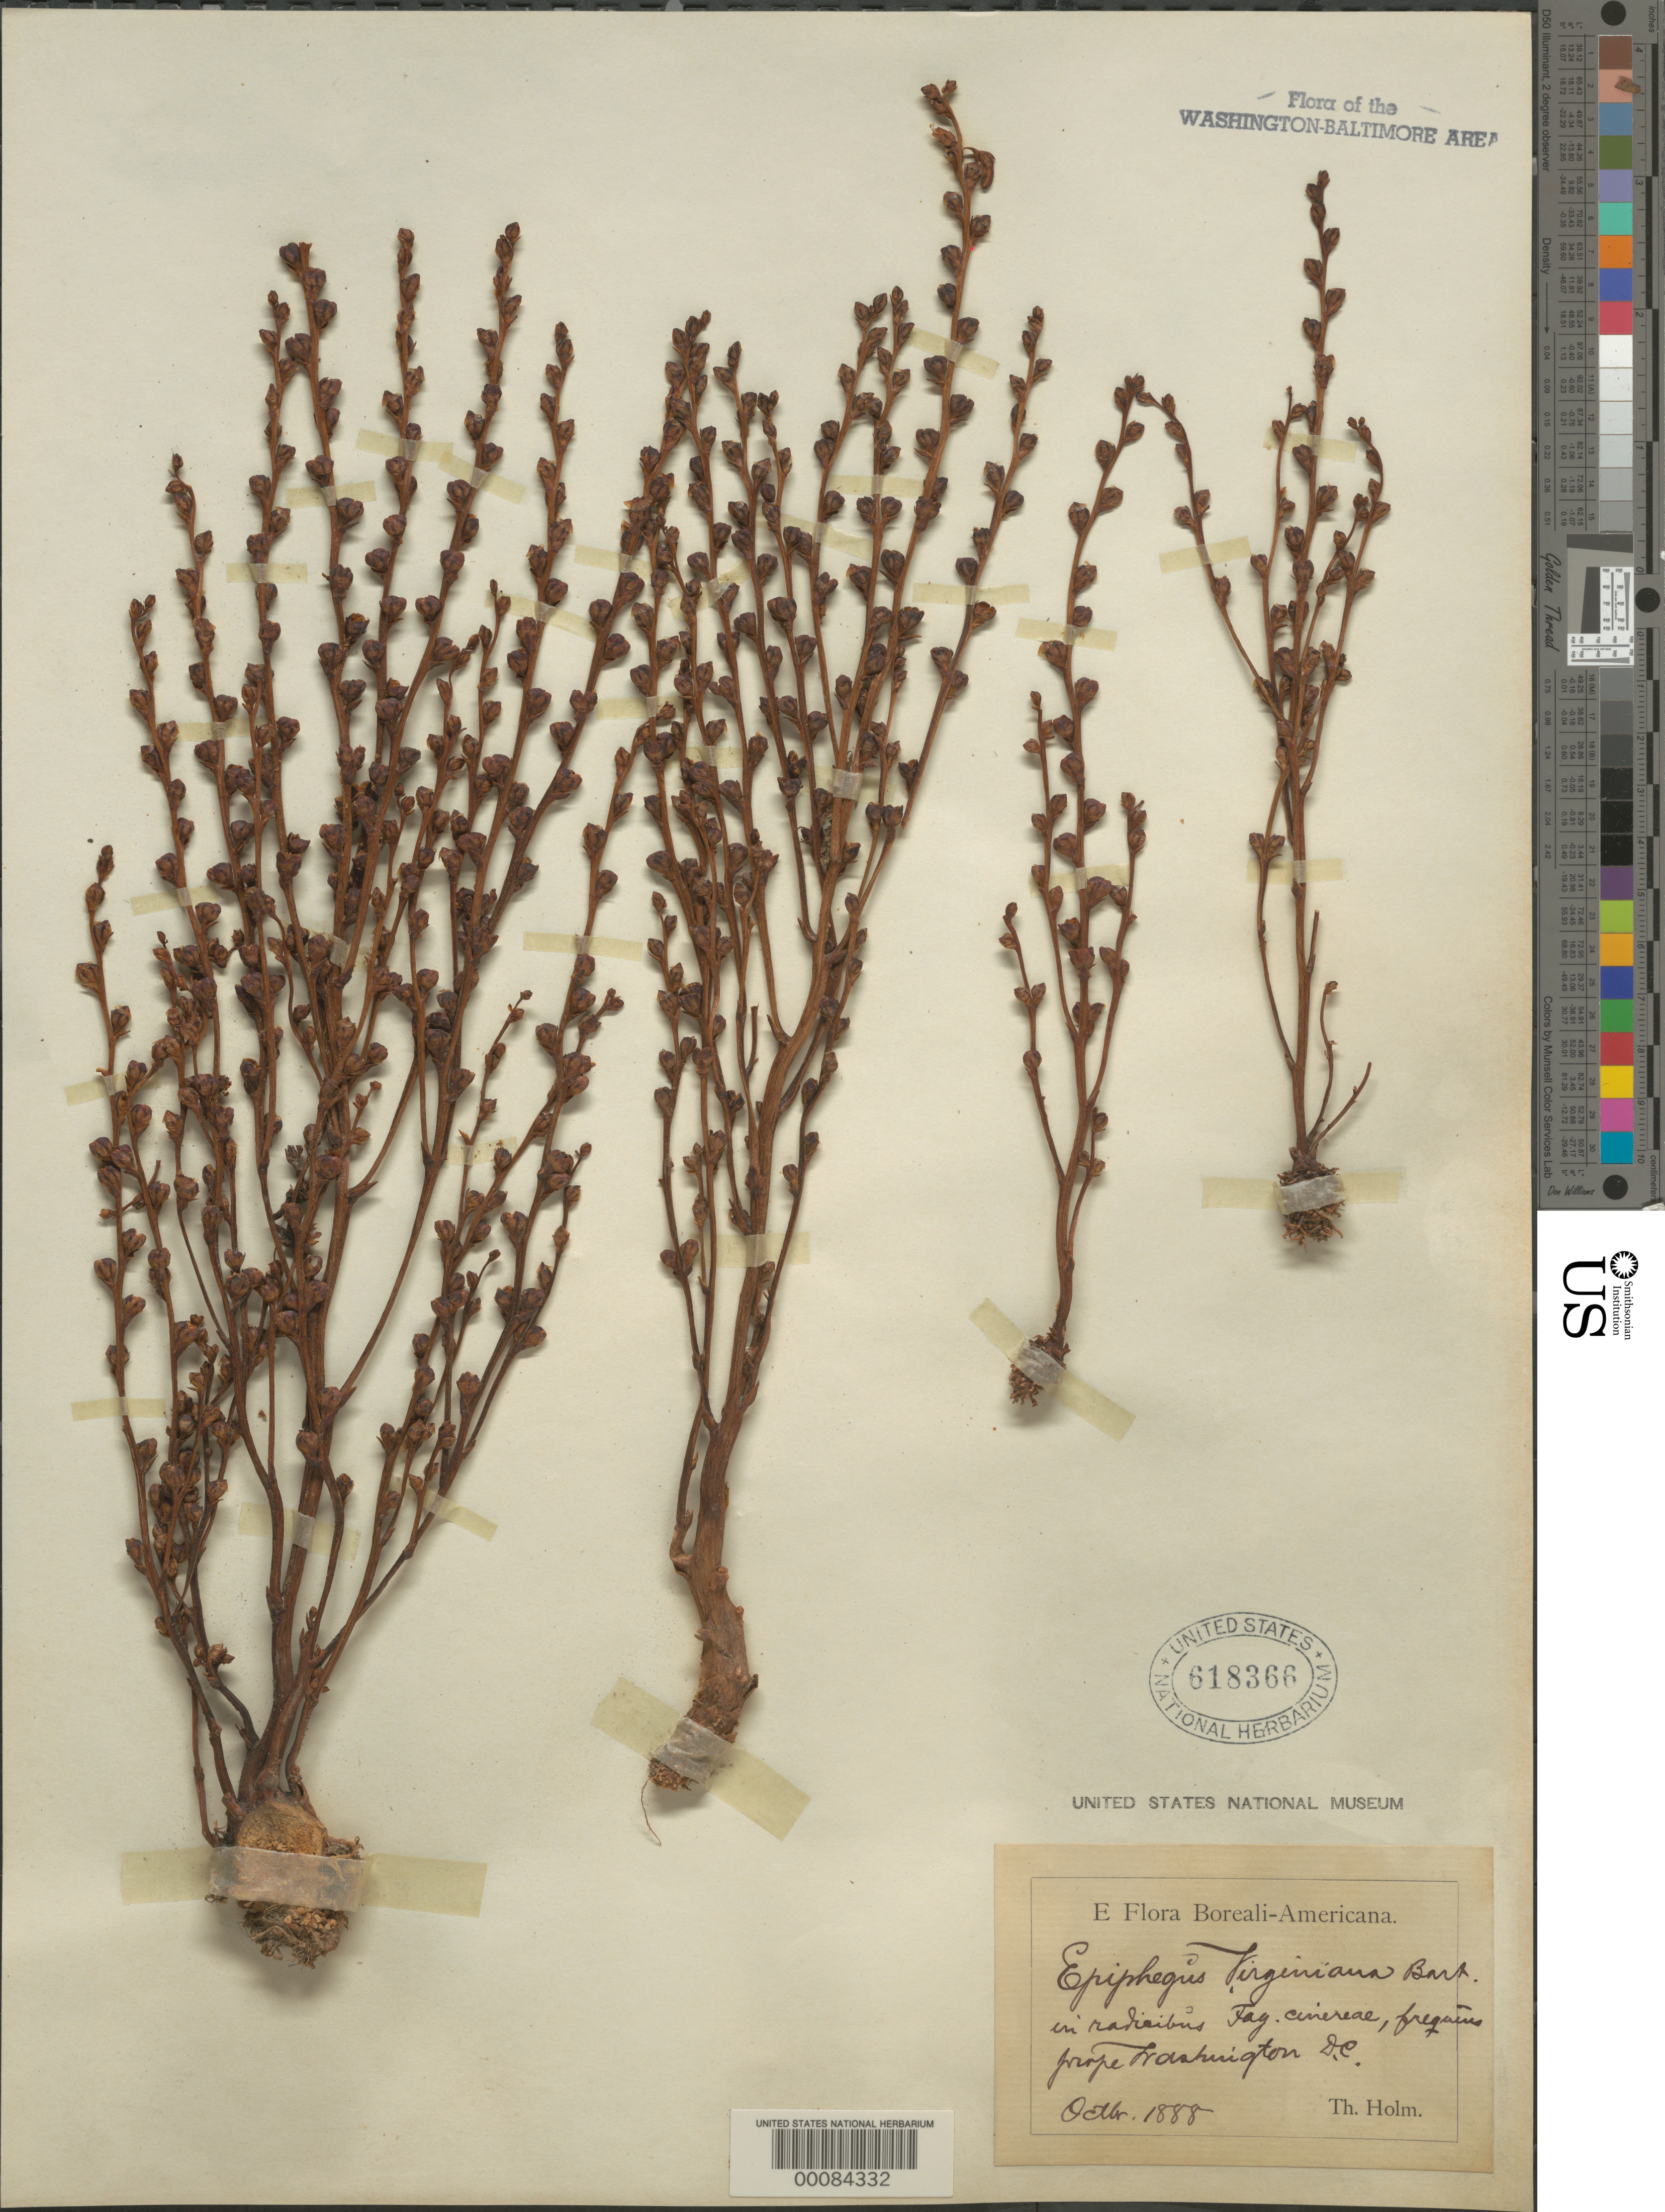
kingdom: Plantae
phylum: Tracheophyta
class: Magnoliopsida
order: Lamiales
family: Orobanchaceae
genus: Epifagus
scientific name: Epifagus virginiana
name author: (L.) W.P.C. Barton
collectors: T. Holm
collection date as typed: Oct 1888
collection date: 1888-10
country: United States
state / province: District of Columbia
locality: Vicinity of Washington, DC.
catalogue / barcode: US 618366